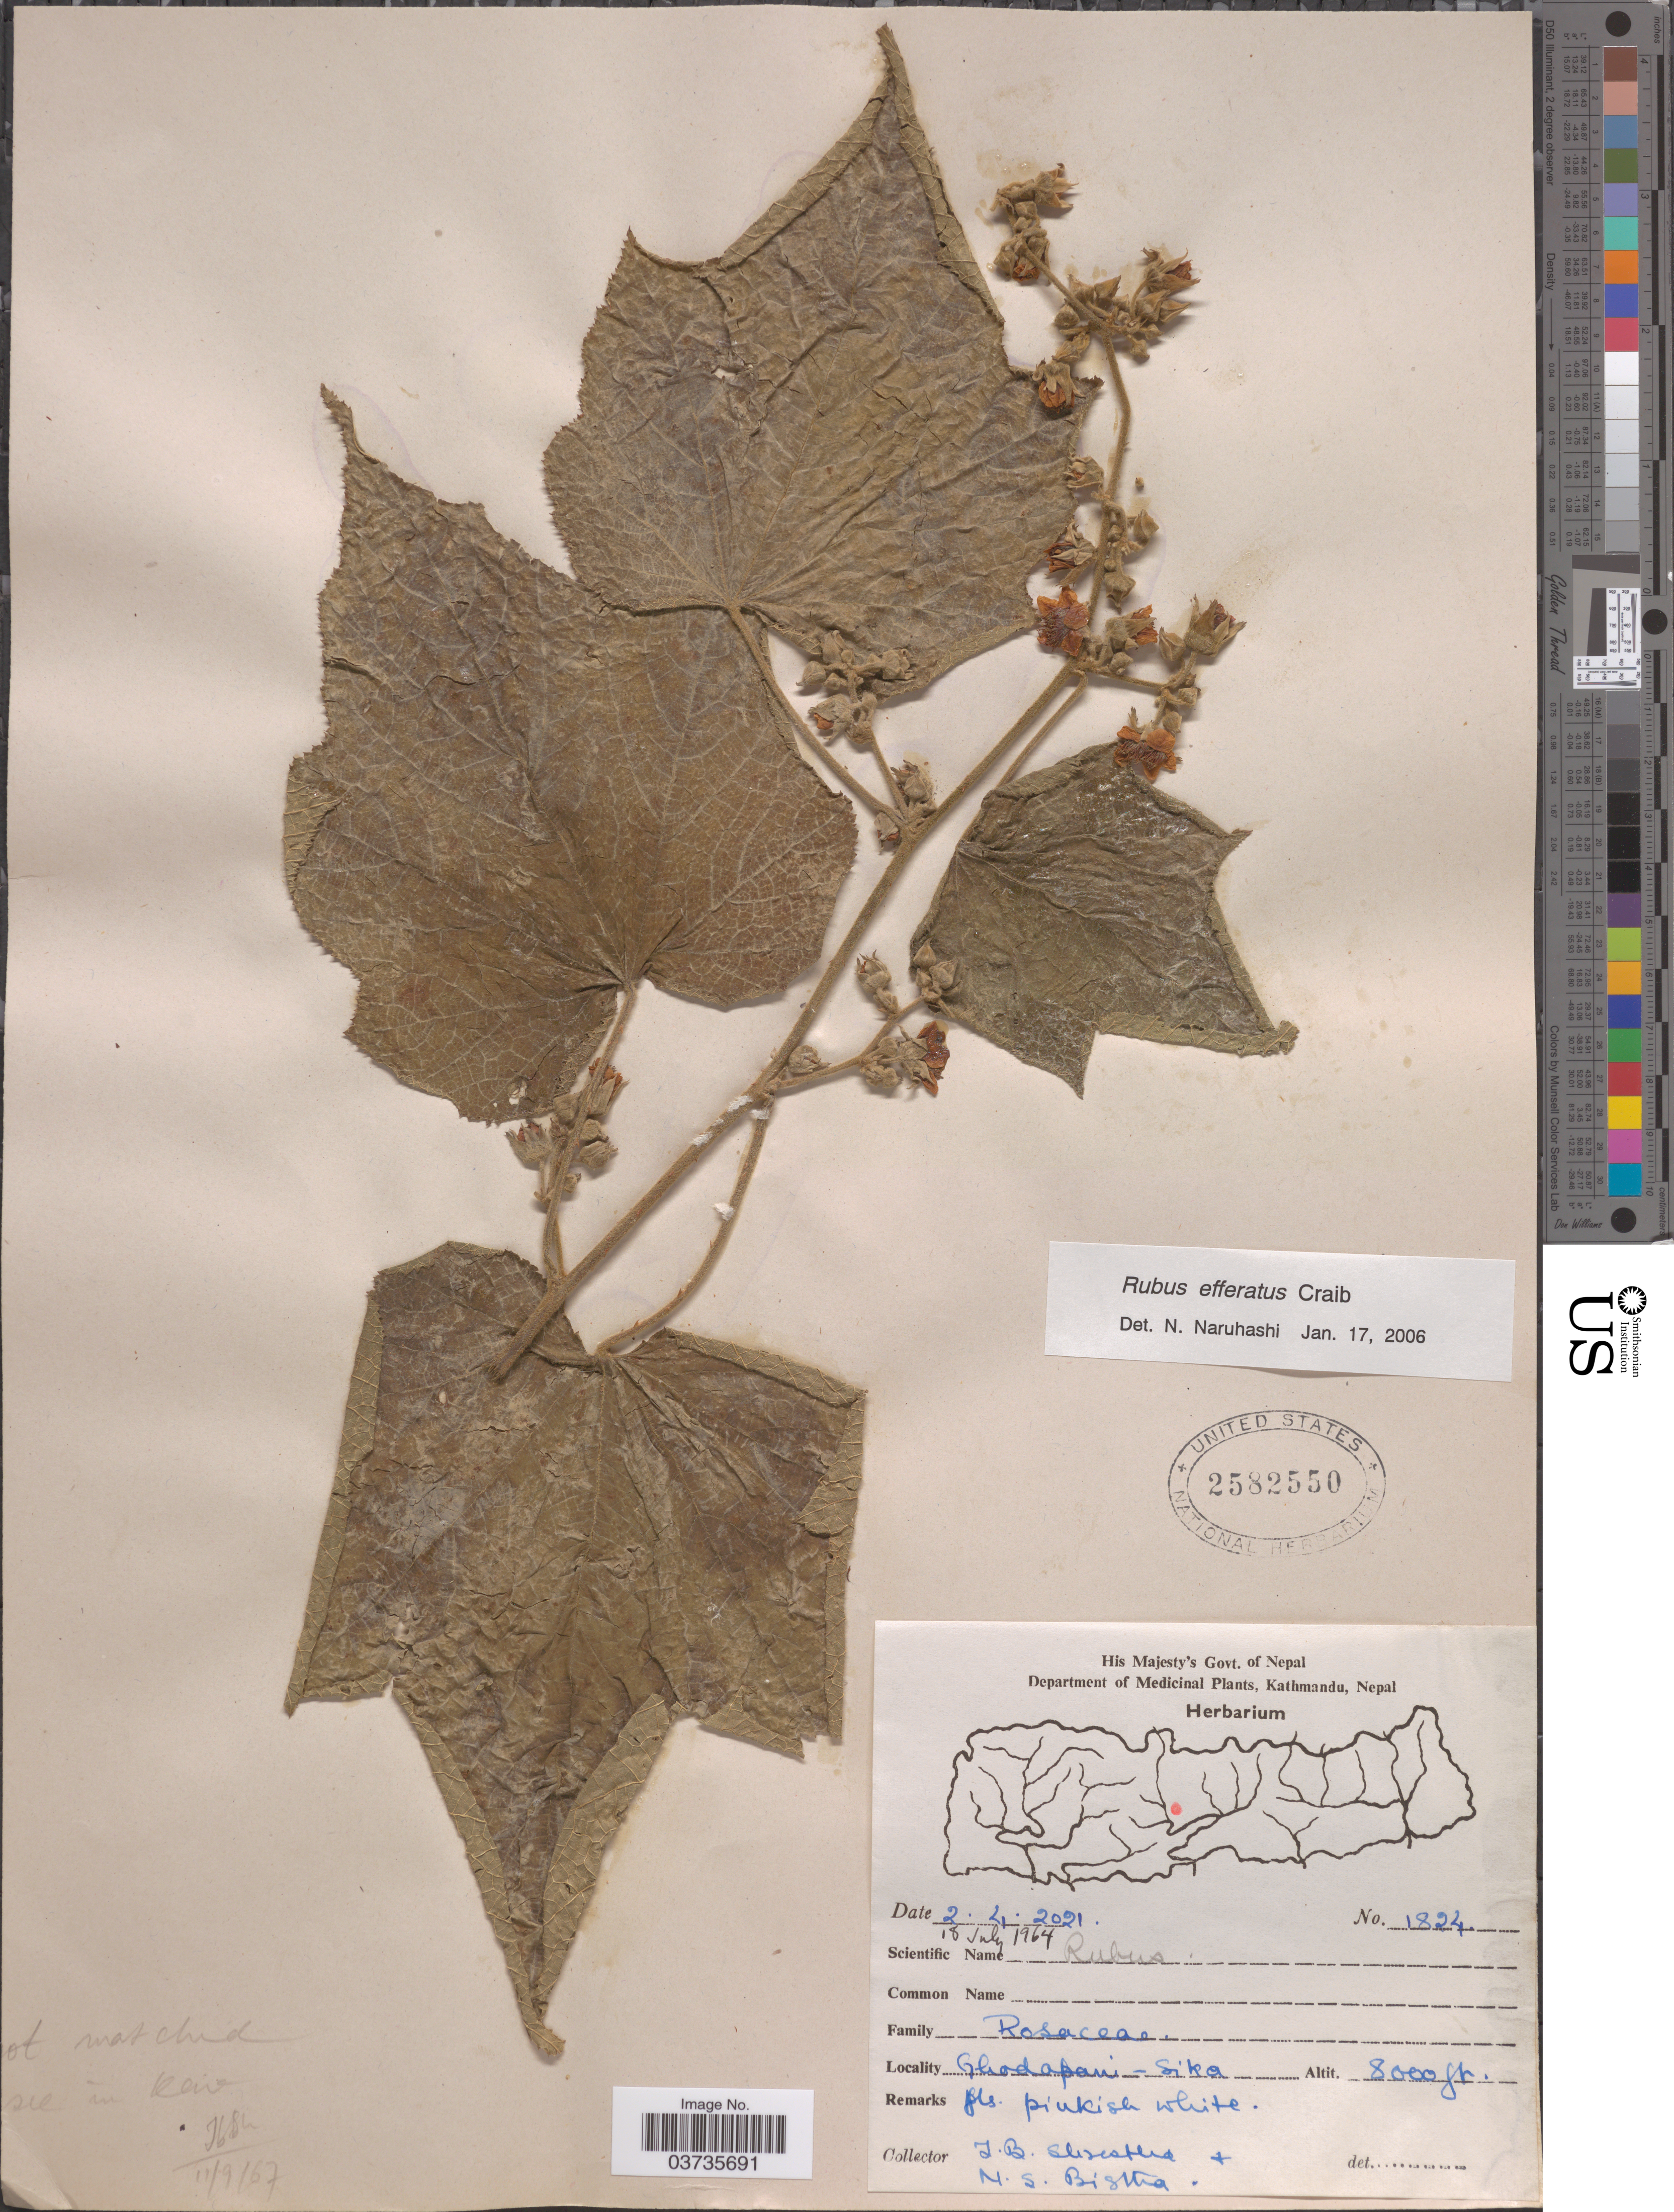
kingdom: Plantae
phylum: Tracheophyta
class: Magnoliopsida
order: Rosales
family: Rosaceae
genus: Rubus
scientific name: Rubus effertus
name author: L.H. Bailey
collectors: T. B. Shrestha & M. Bistha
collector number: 1824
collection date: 1964-07-18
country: Nepal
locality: Ghodapani - Sika.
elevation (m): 2438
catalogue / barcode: US 2582550